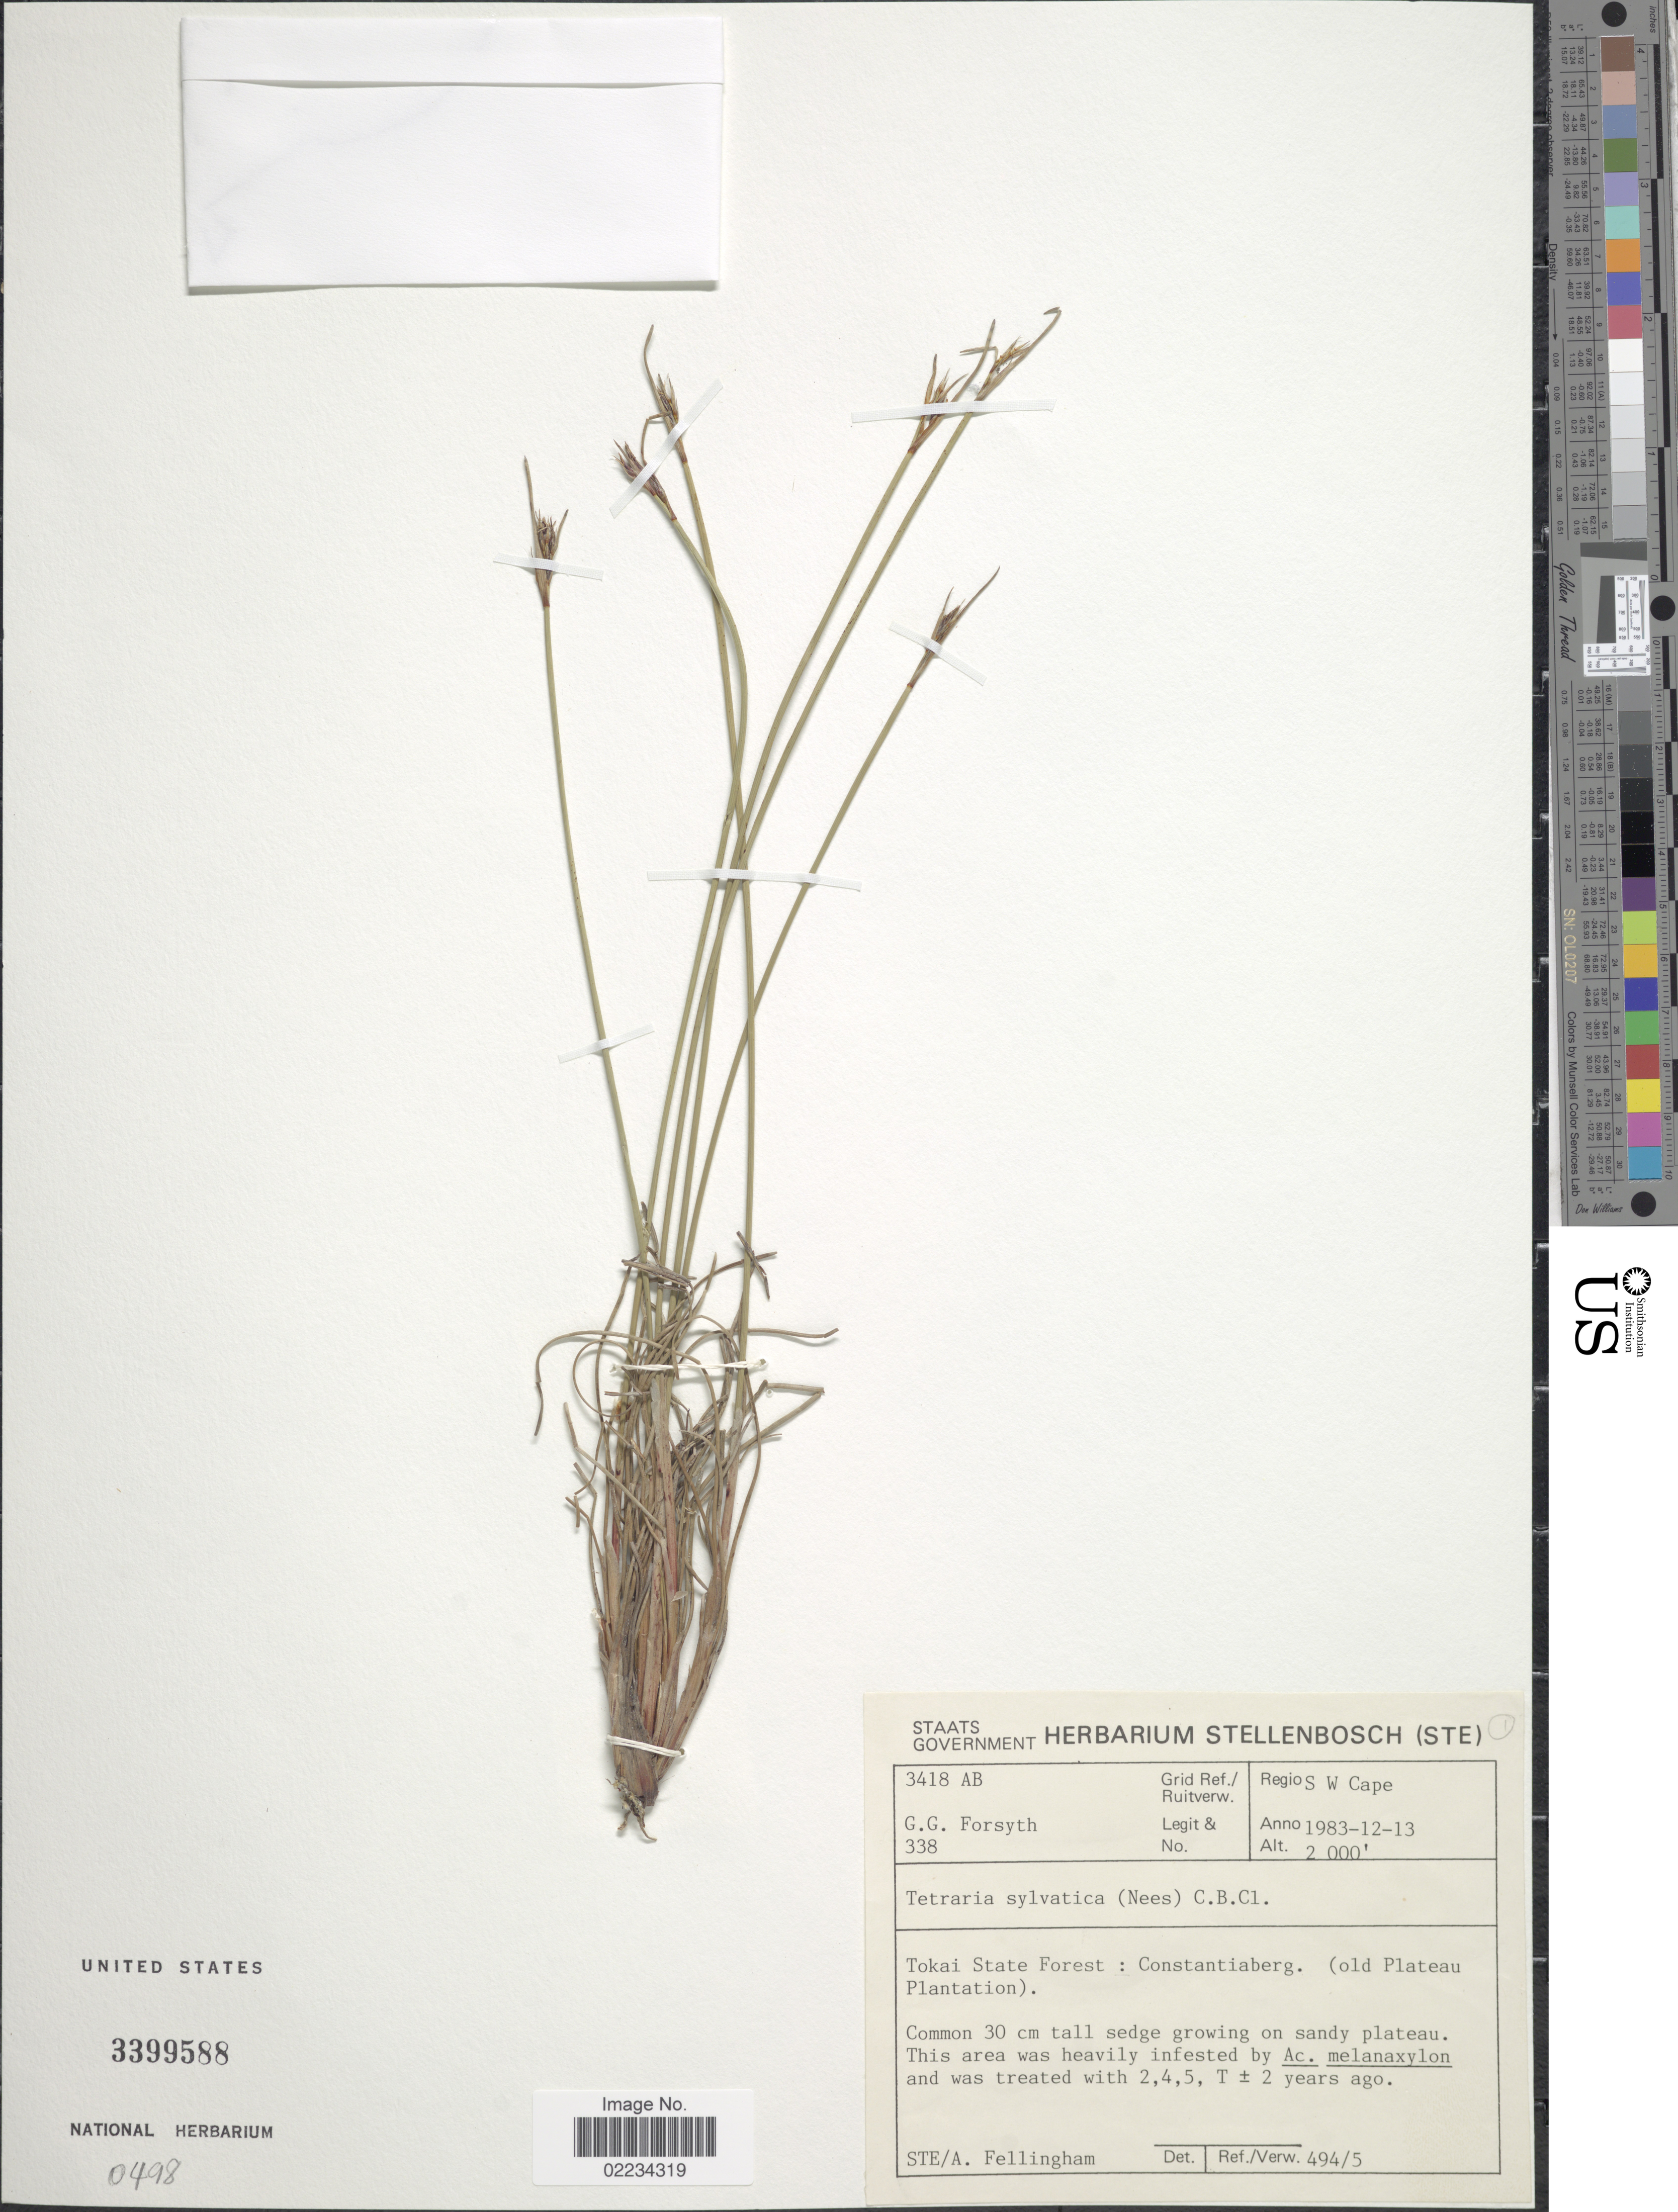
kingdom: Plantae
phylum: Tracheophyta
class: Liliopsida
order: Poales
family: Cyperaceae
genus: Schoenus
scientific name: Schoenus auritus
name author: (Nees) T.L. Elliott & Muasya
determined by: Strong, Mark T., (BOT), Smithsonian Institution - National Museum of Natural History (UNITED STATES)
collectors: G. Forsyth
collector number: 338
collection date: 1983-12-13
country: South Africa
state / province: Western Cape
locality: Regio S W Cape, Tokai State Forest: Constantia berg. (old Plateau Plantation)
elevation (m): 610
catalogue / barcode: US 3399588